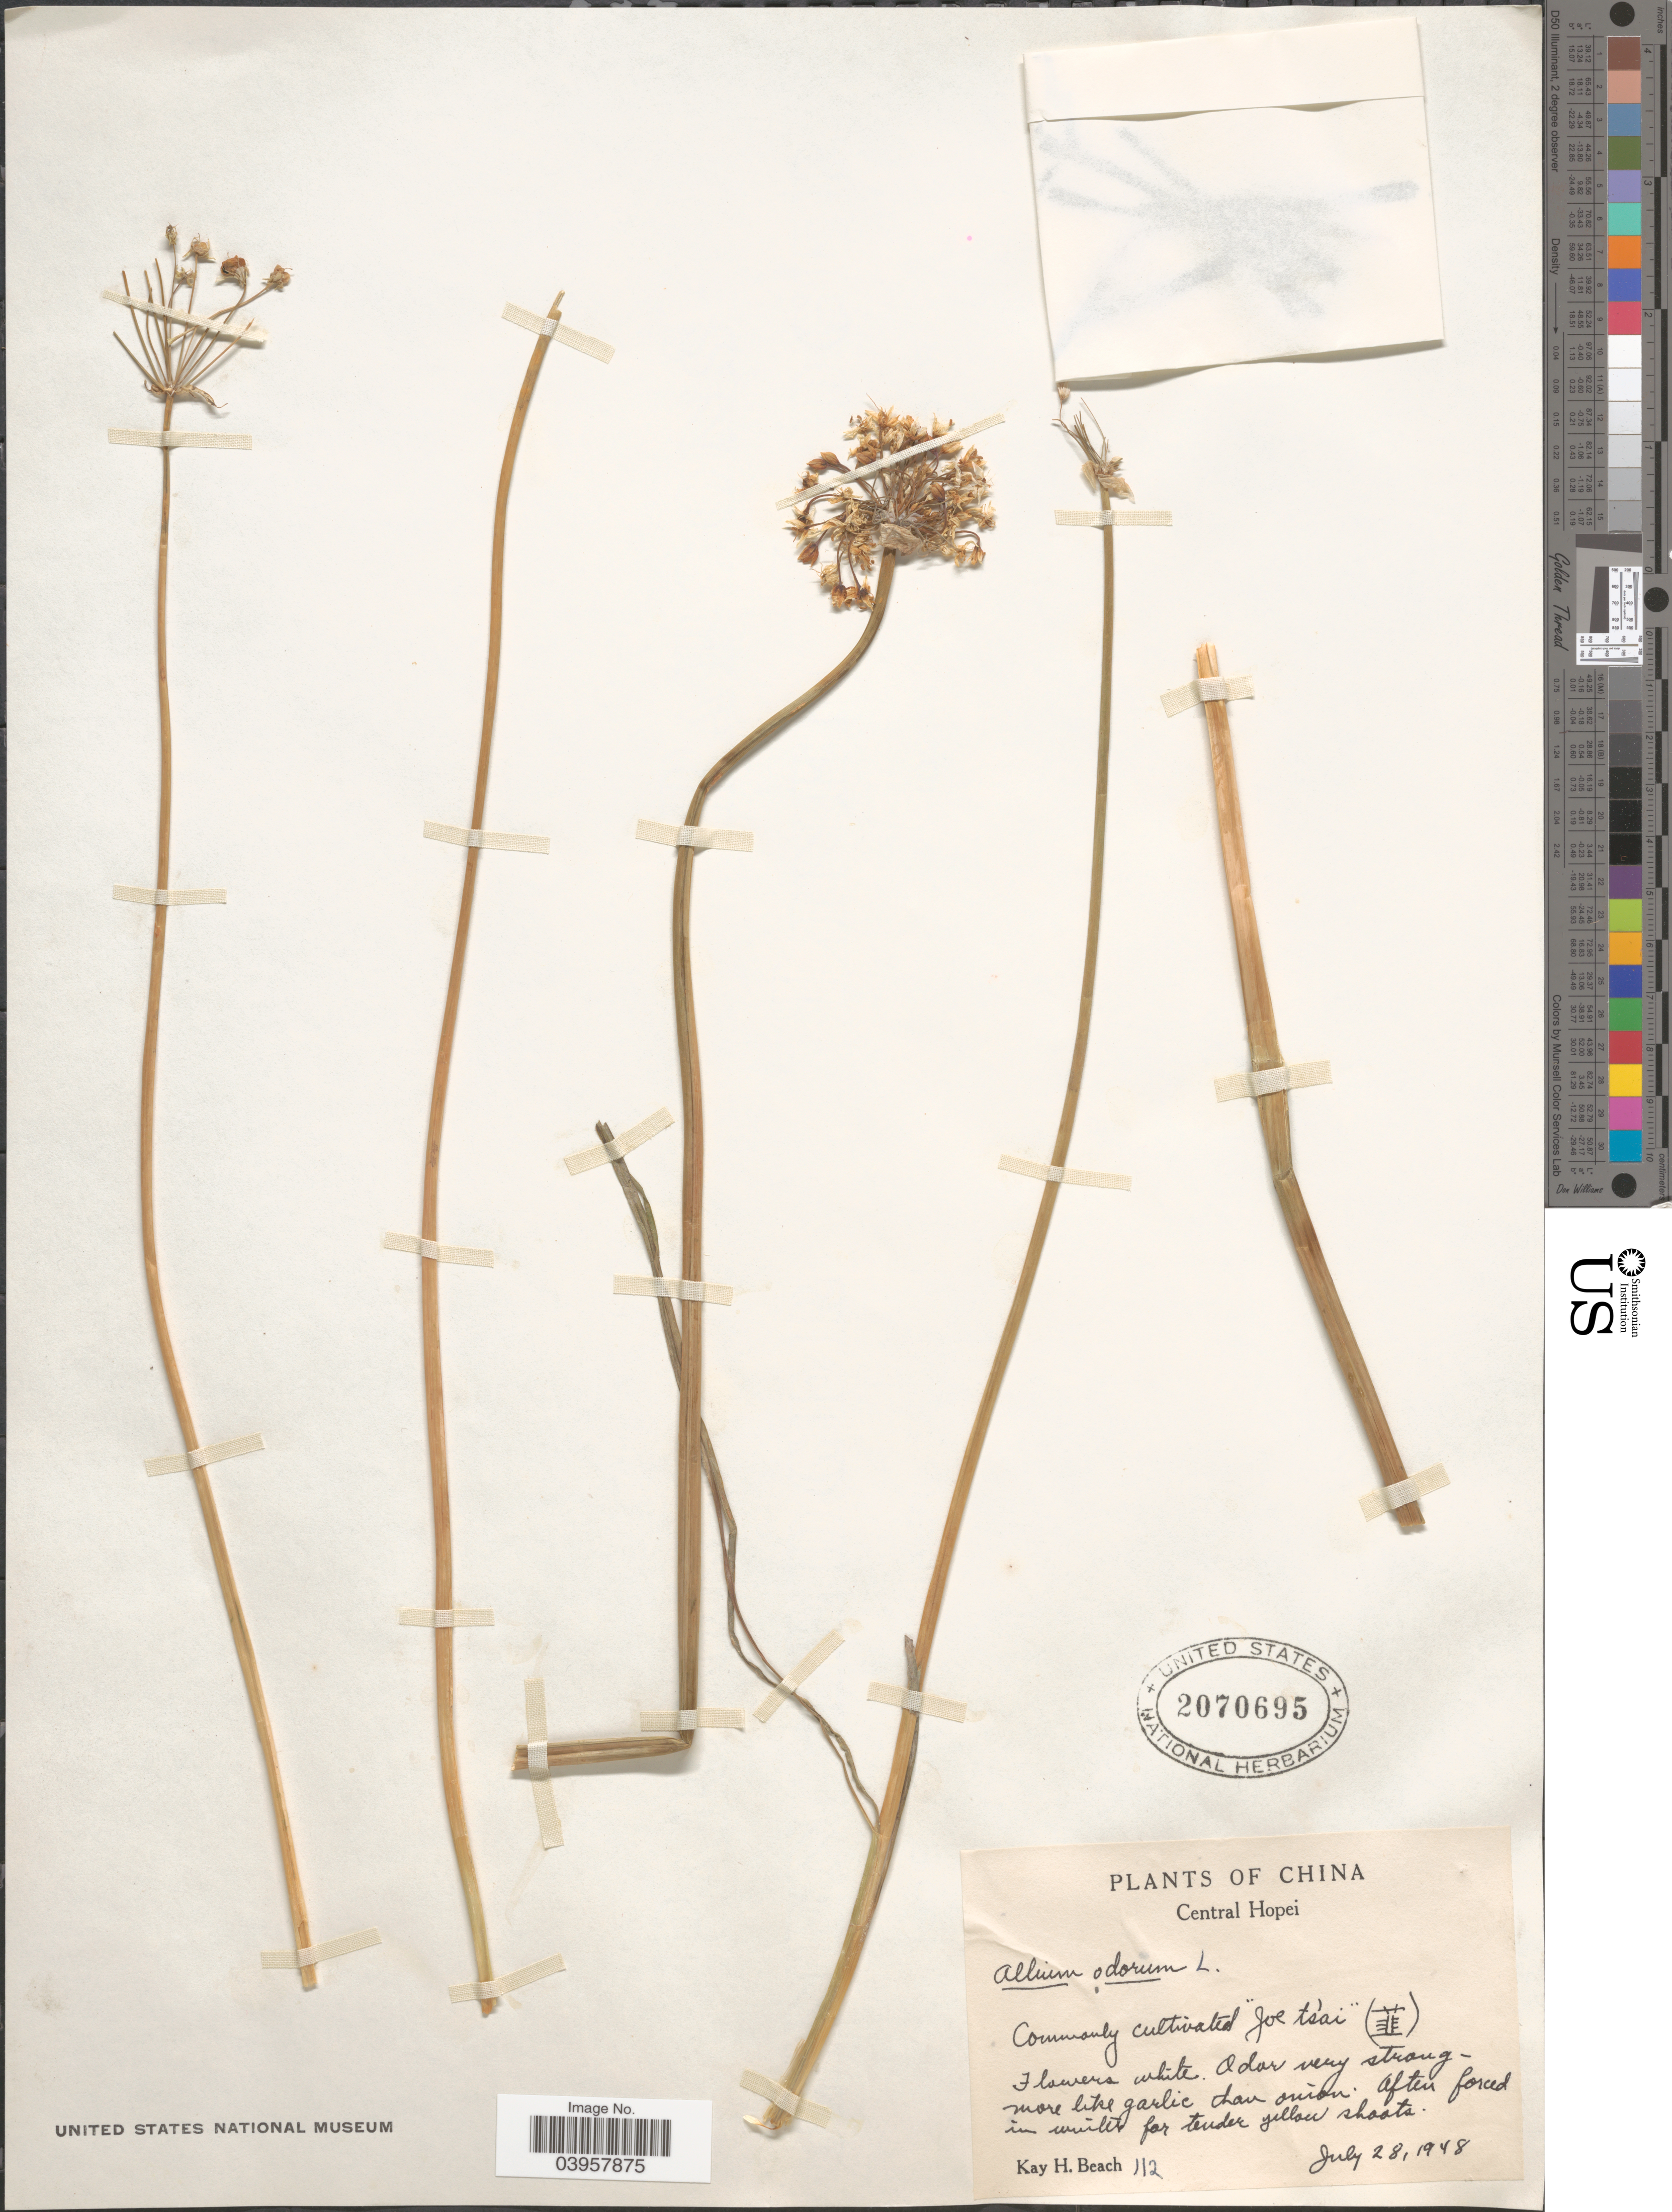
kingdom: Plantae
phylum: Tracheophyta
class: Liliopsida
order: Asparagales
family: Amaryllidaceae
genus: Allium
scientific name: Allium ramosum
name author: L.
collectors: K. H. Beach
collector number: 112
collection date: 1948-07-28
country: China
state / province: Hebei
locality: Central Hopei. "Joe ts'ai" (X) [unsure placement].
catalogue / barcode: US 2070695